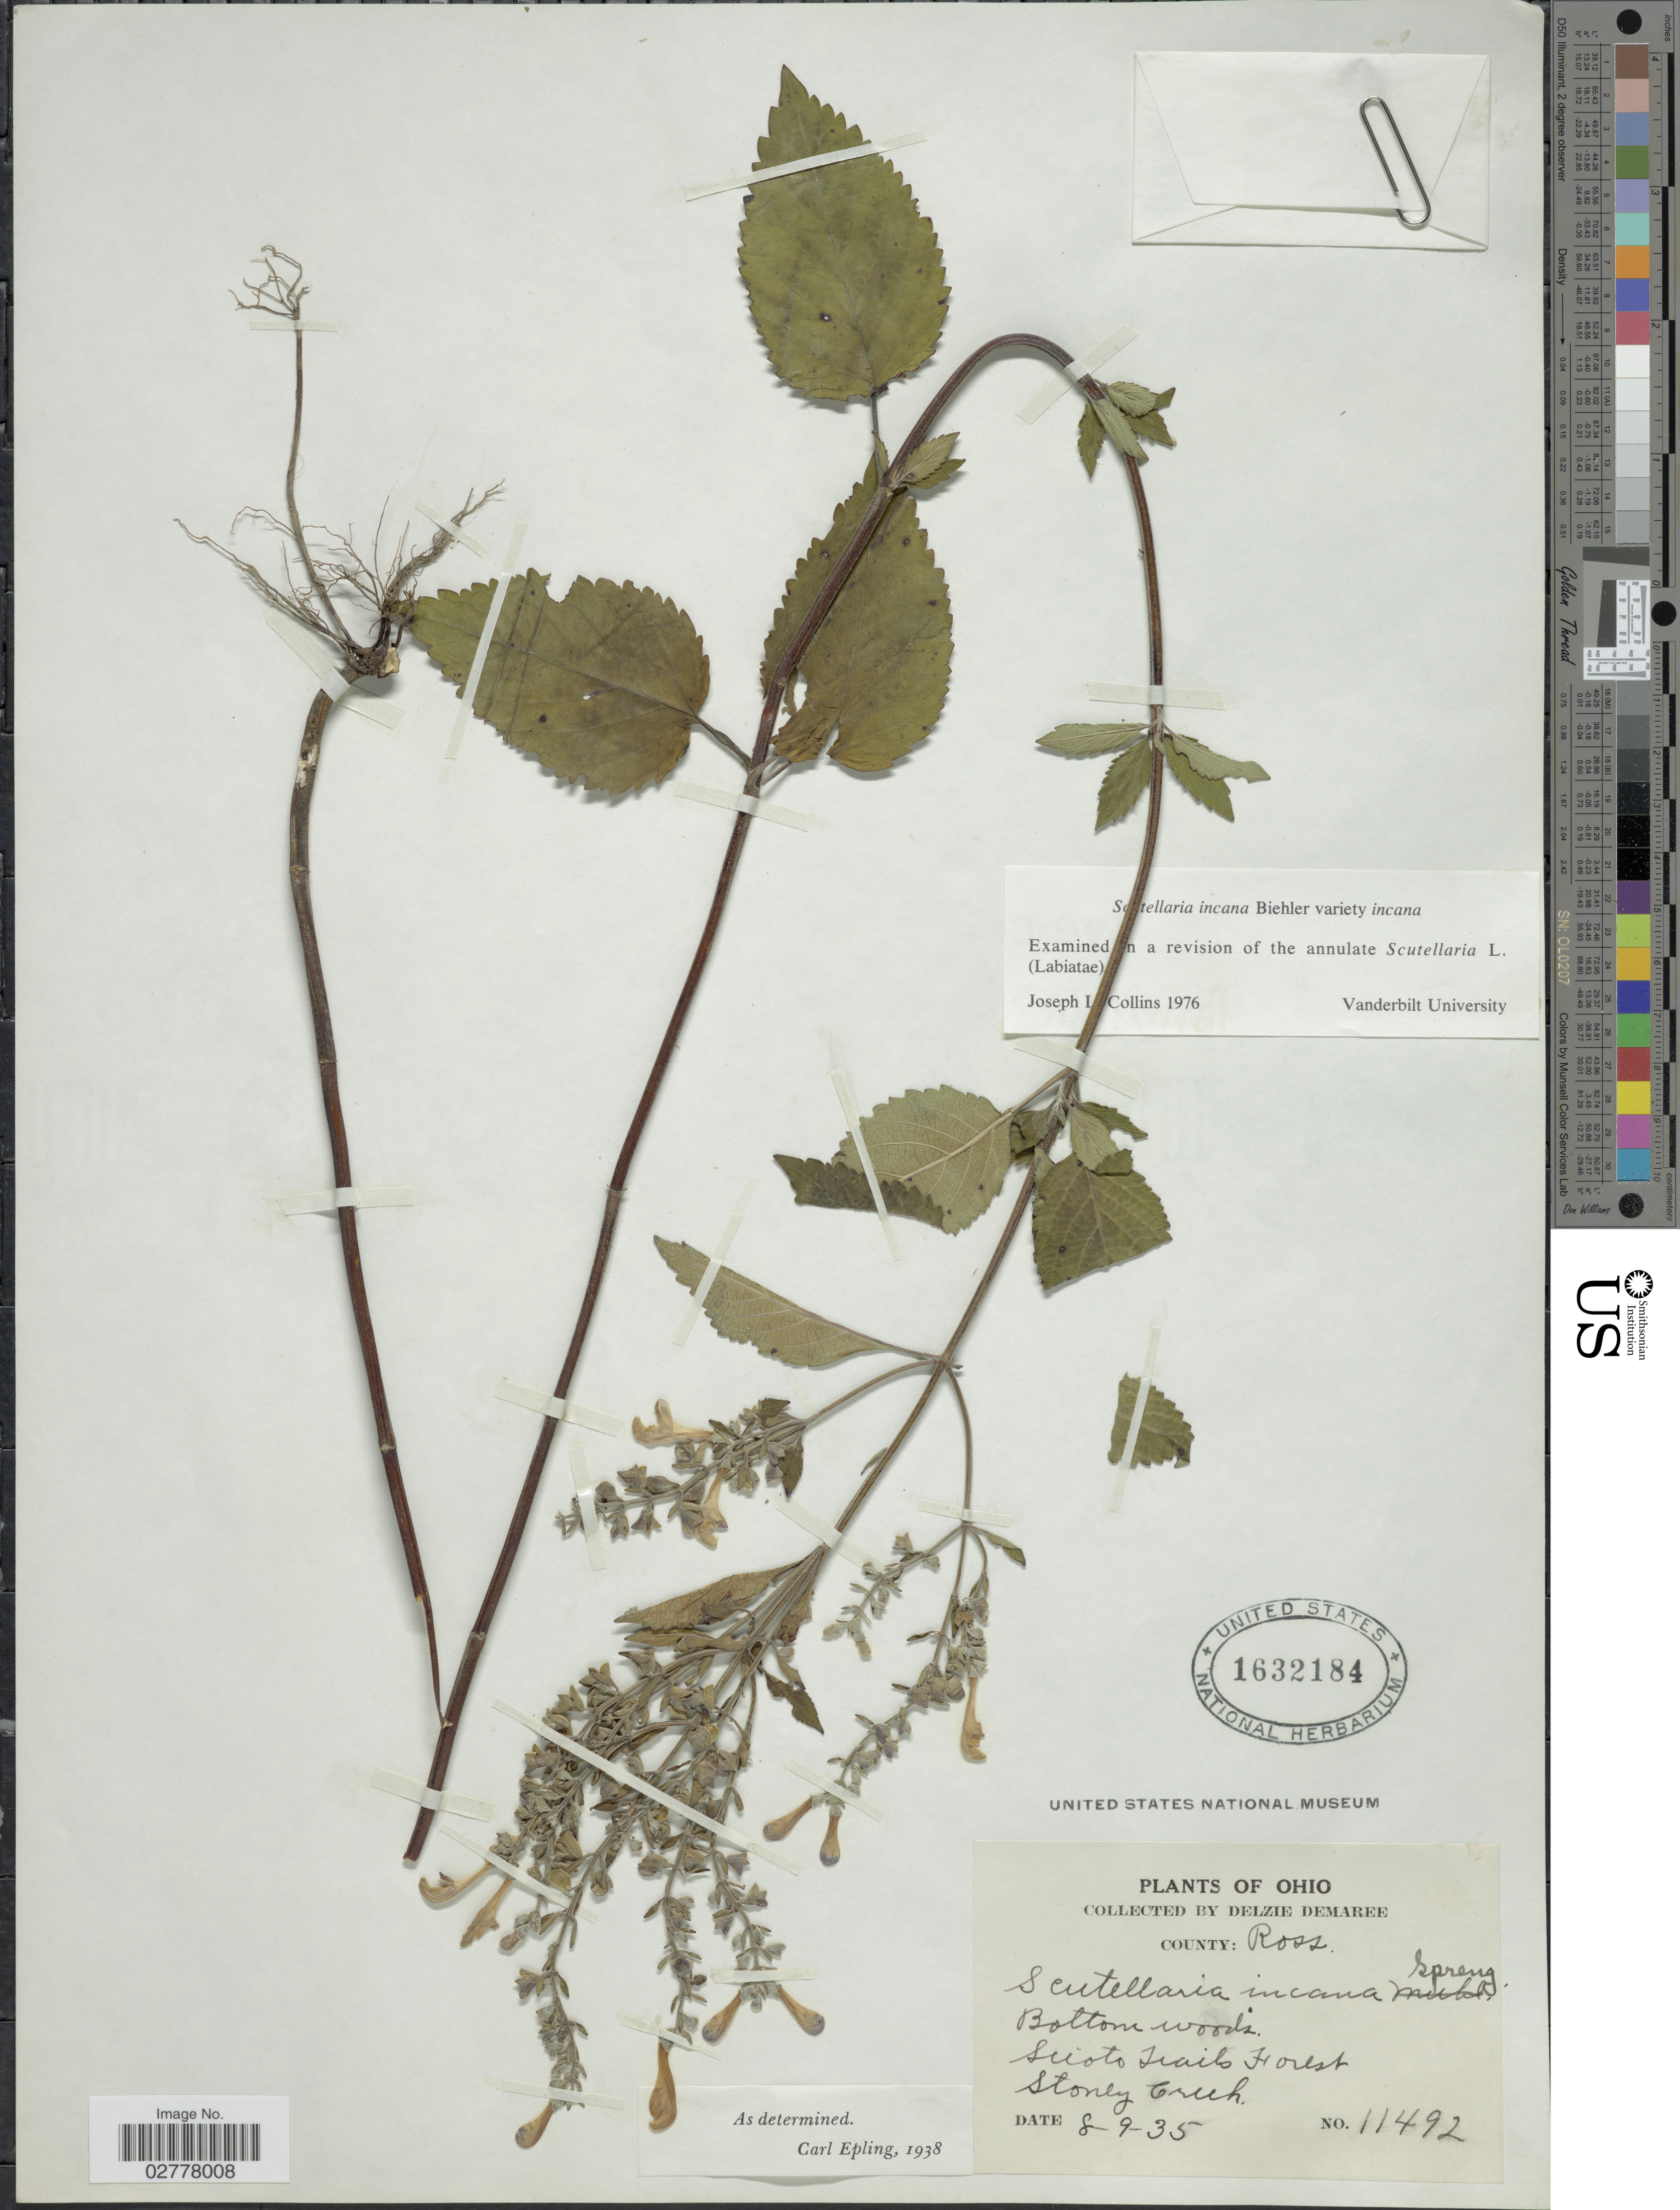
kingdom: Plantae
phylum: Tracheophyta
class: Magnoliopsida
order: Lamiales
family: Lamiaceae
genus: Scutellaria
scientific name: Scutellaria incana var. incana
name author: Biehler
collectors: D. Demaree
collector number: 11492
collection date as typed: Transcribed d/m/y: 9/8/35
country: United States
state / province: Ohio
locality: County: Ross. Scioto Trails Forest. Stoney Creek.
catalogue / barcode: US 1632184